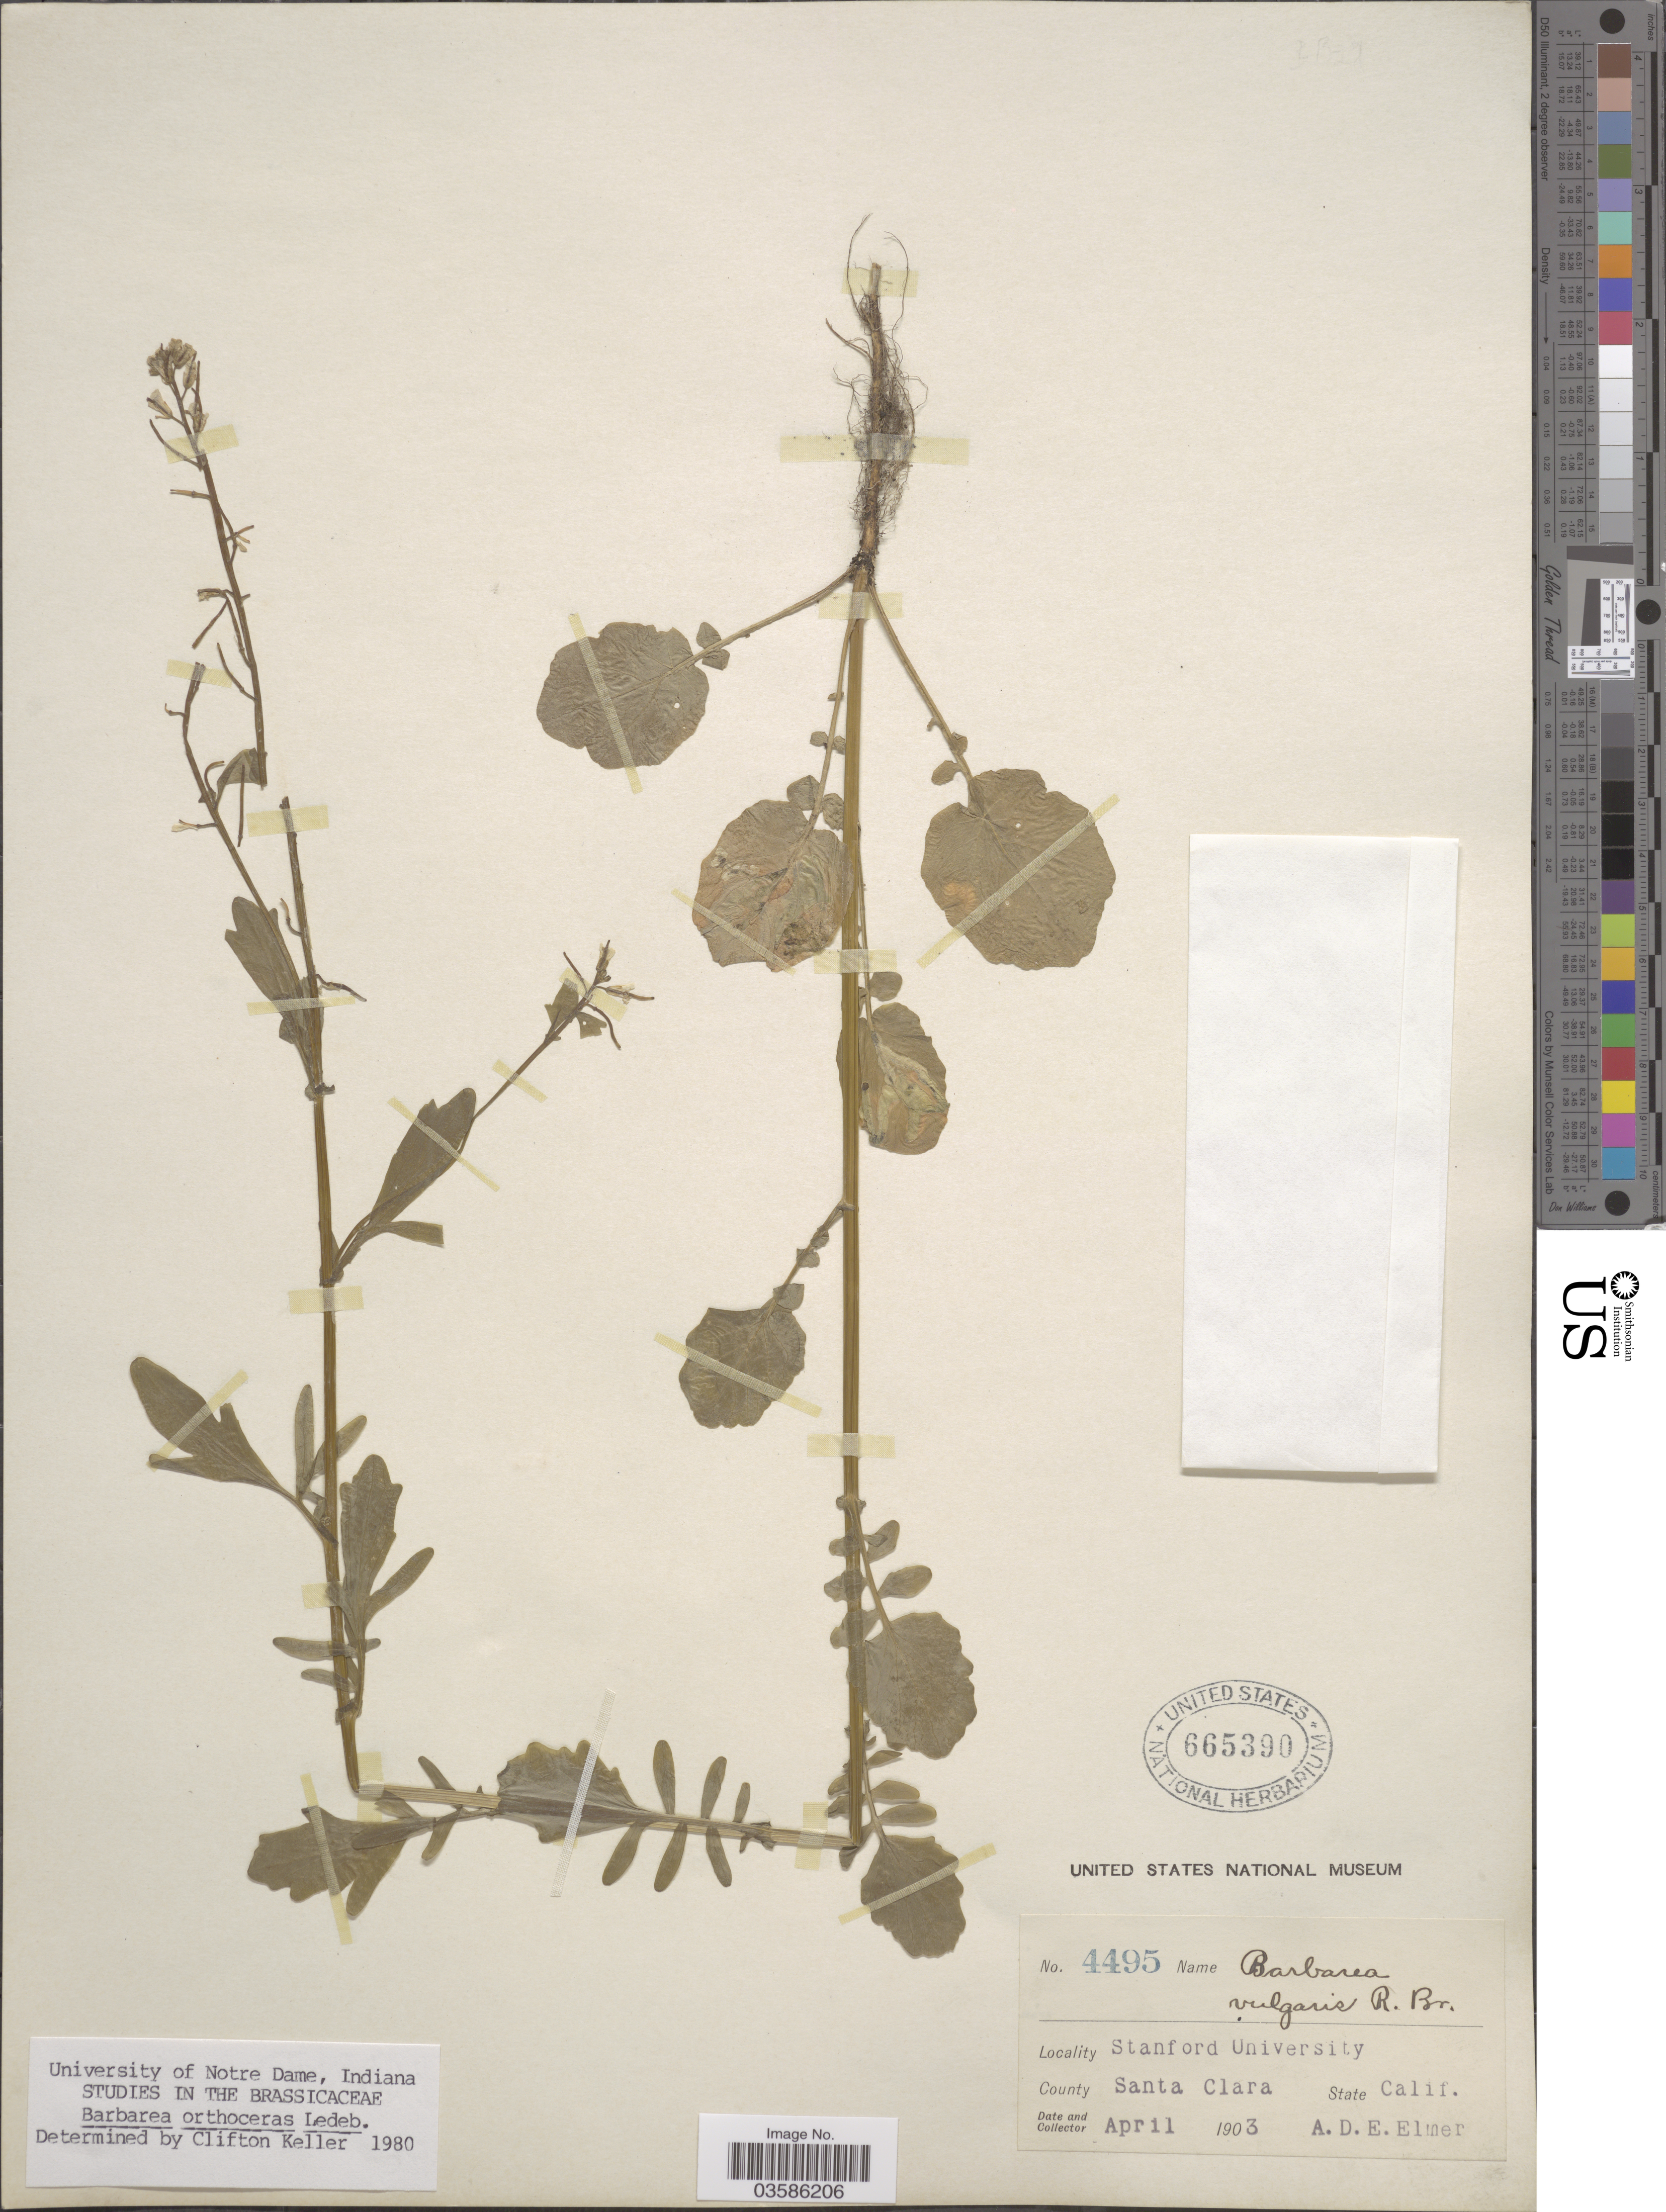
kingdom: Plantae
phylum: Tracheophyta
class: Magnoliopsida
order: Brassicales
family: Brassicaceae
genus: Barbarea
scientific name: Barbarea orthoceras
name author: Ledeb.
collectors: A. D. E. Elmer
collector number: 4495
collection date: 1903-04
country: United States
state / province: California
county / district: Santa Clara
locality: Stanford University. County Santa Clara.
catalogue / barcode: US 665390